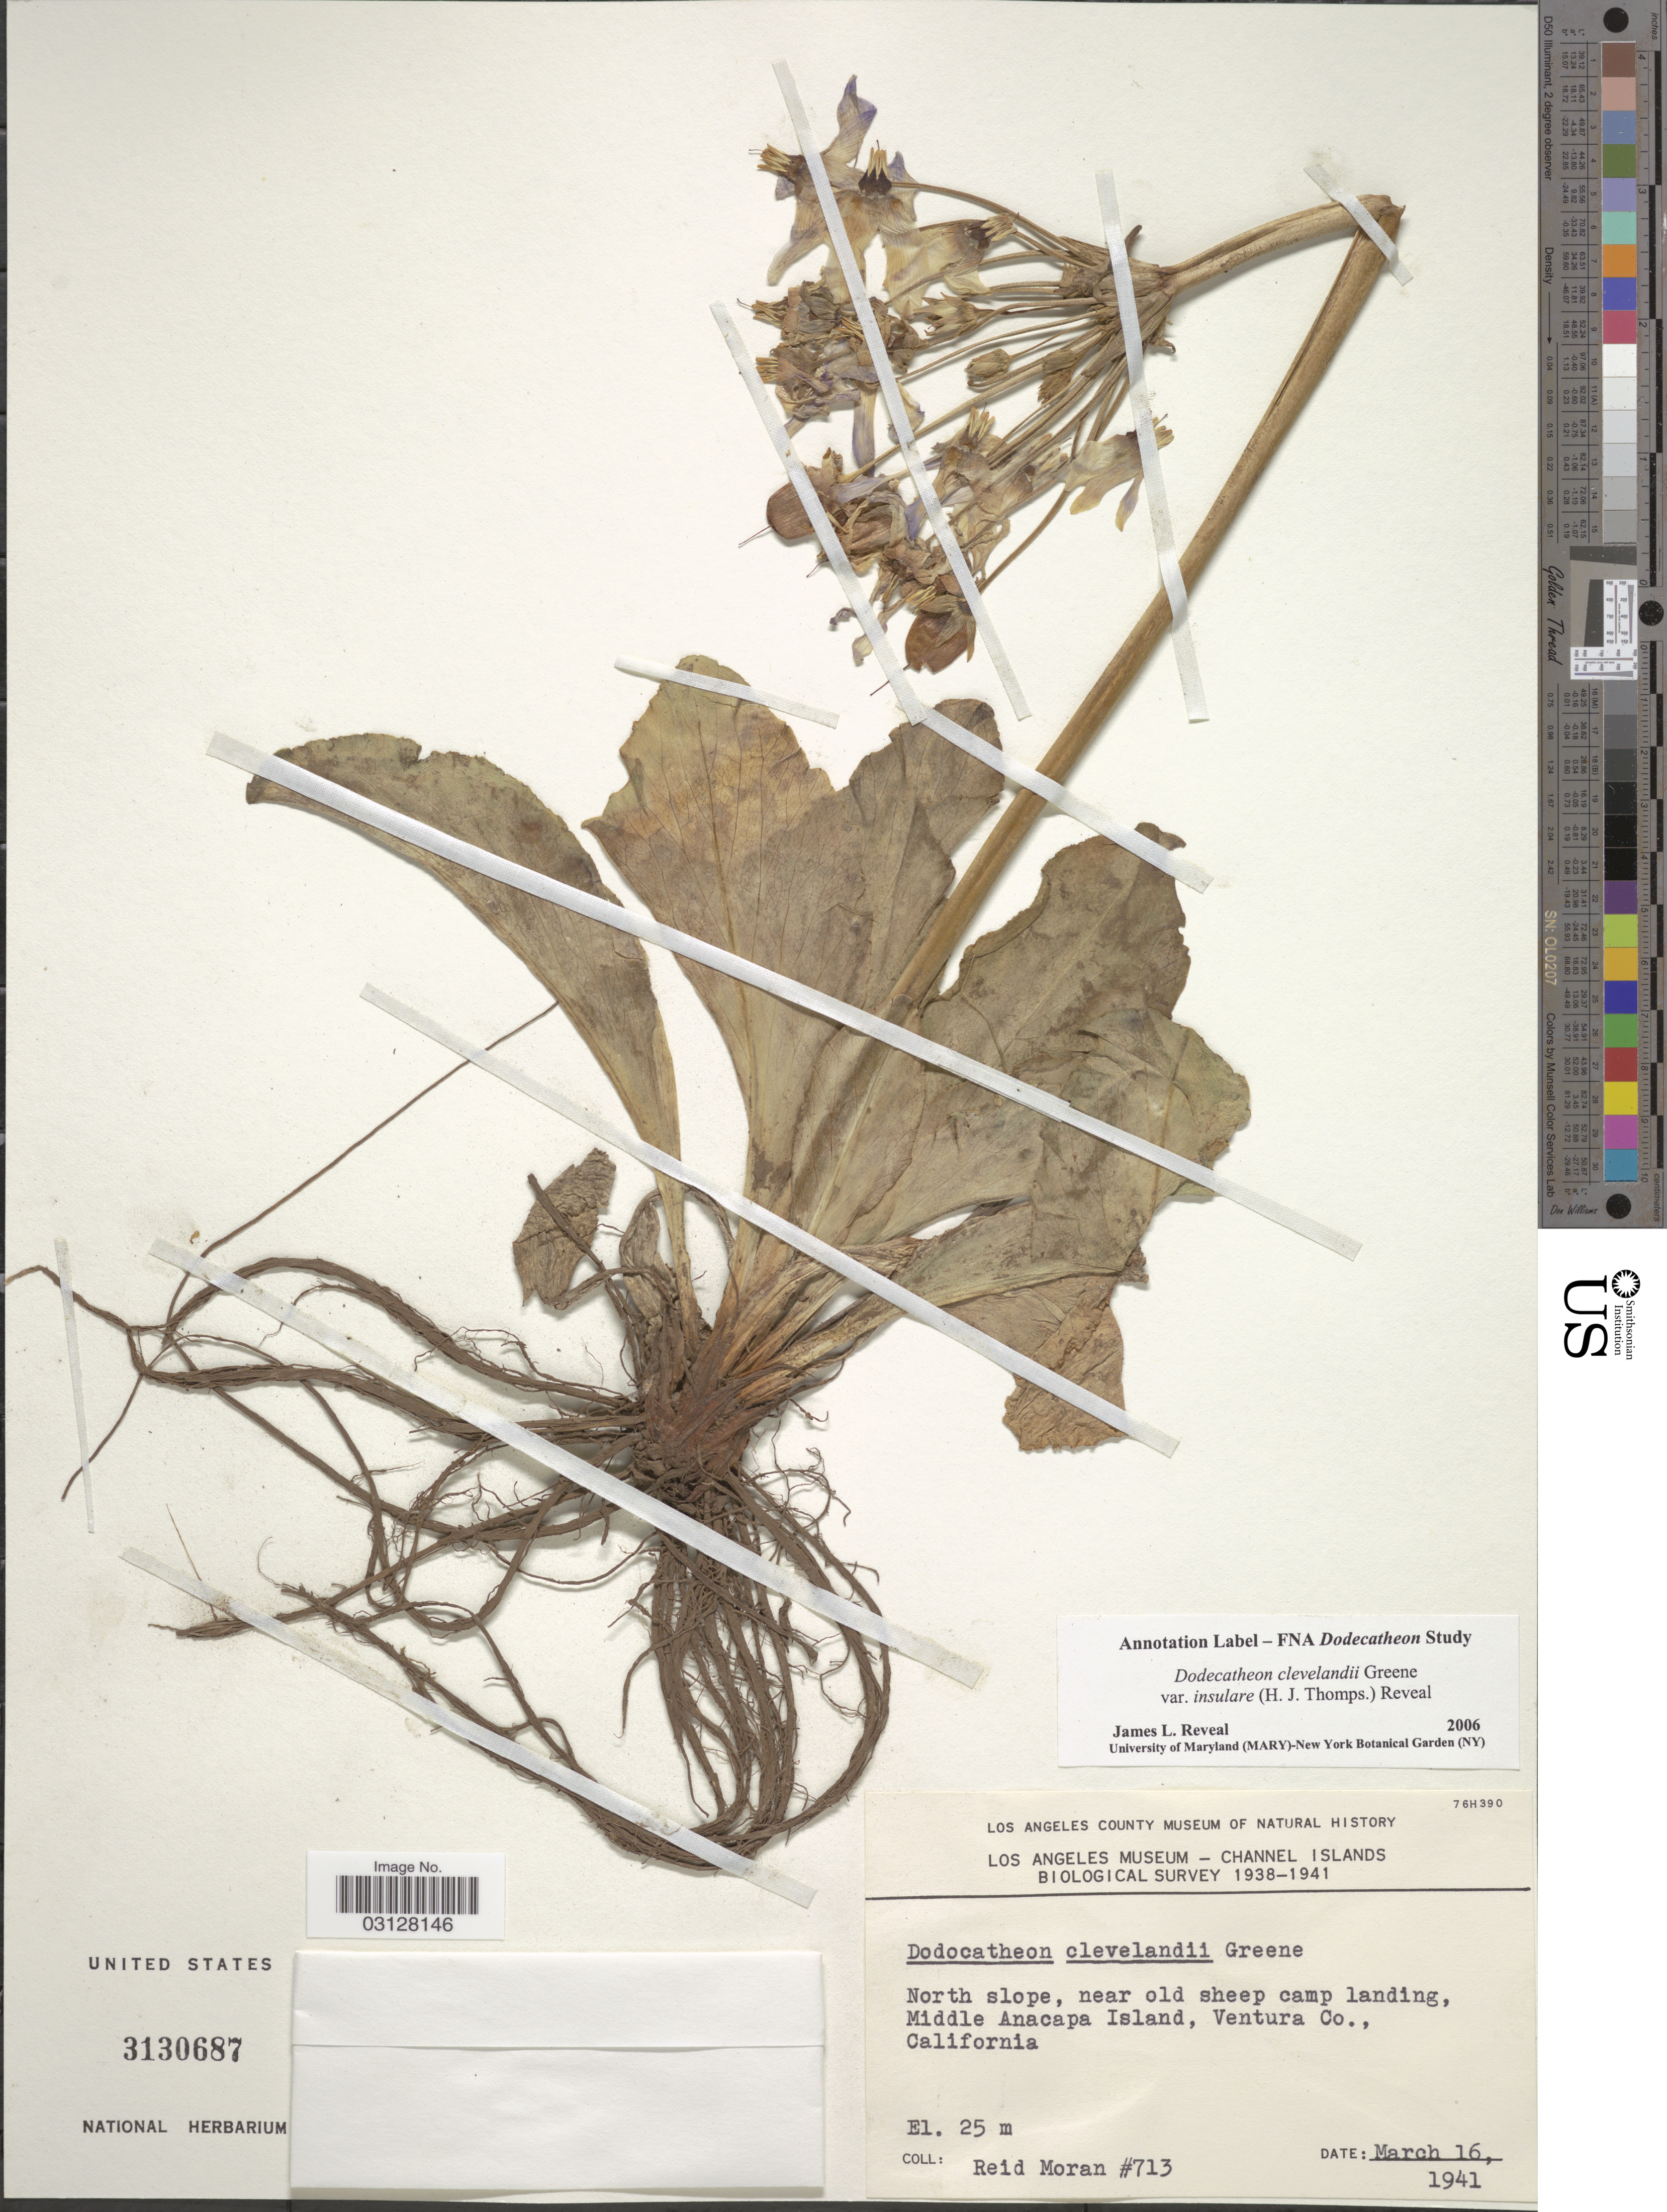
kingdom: Plantae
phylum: Tracheophyta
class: Magnoliopsida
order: Ericales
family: Primulaceae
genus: Dodecatheon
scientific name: Dodecatheon clevelandii subsp. insulare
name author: H.J. Thomps.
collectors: R. Moran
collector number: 713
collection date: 1941-03-16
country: United States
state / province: California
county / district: Ventura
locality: Channel Islands. North slope, near old sheep camp landing, Middle Anacapa Island, Ventura Co.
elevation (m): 25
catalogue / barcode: US 3130687